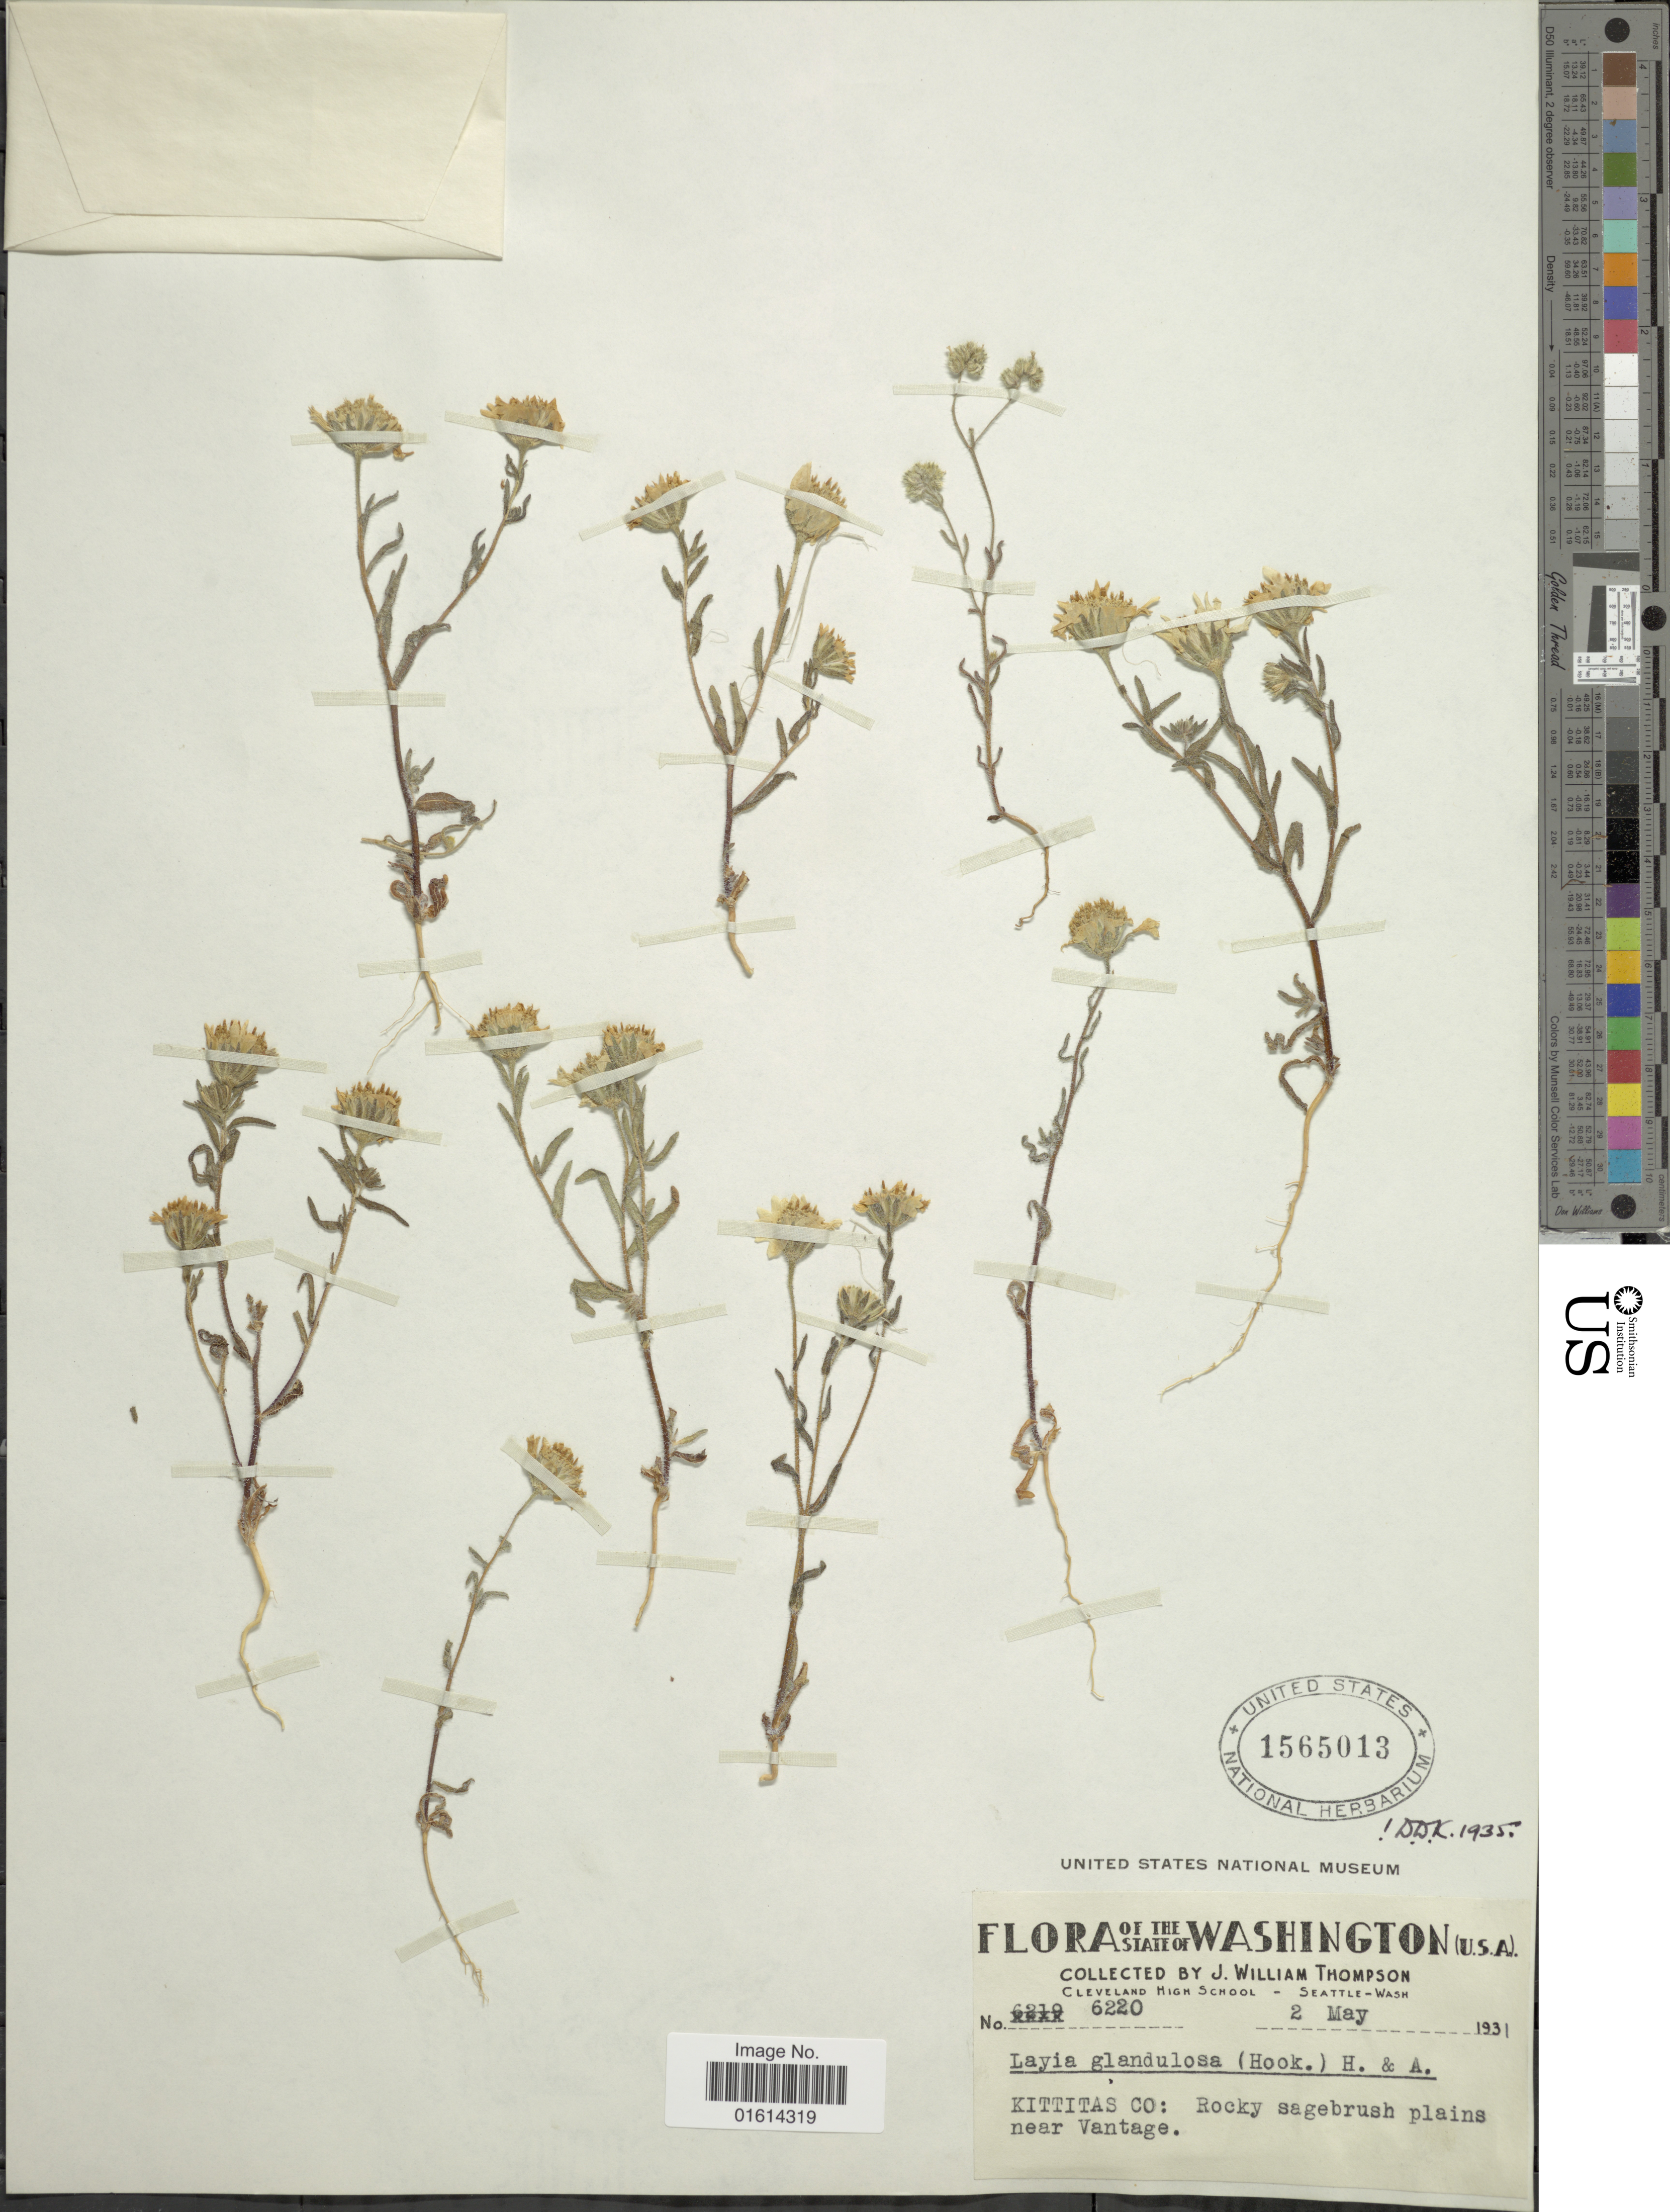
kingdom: Plantae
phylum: Tracheophyta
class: Magnoliopsida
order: Asterales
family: Asteraceae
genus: Layia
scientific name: Layia glandulosa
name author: Hook. & Arn.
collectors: J. W. Thompson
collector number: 6220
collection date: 1931-05-02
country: United States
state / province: Washington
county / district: Kittitas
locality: State of Washington (u. S. A.), Kittitas Co., near Vantage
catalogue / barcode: US 1565013